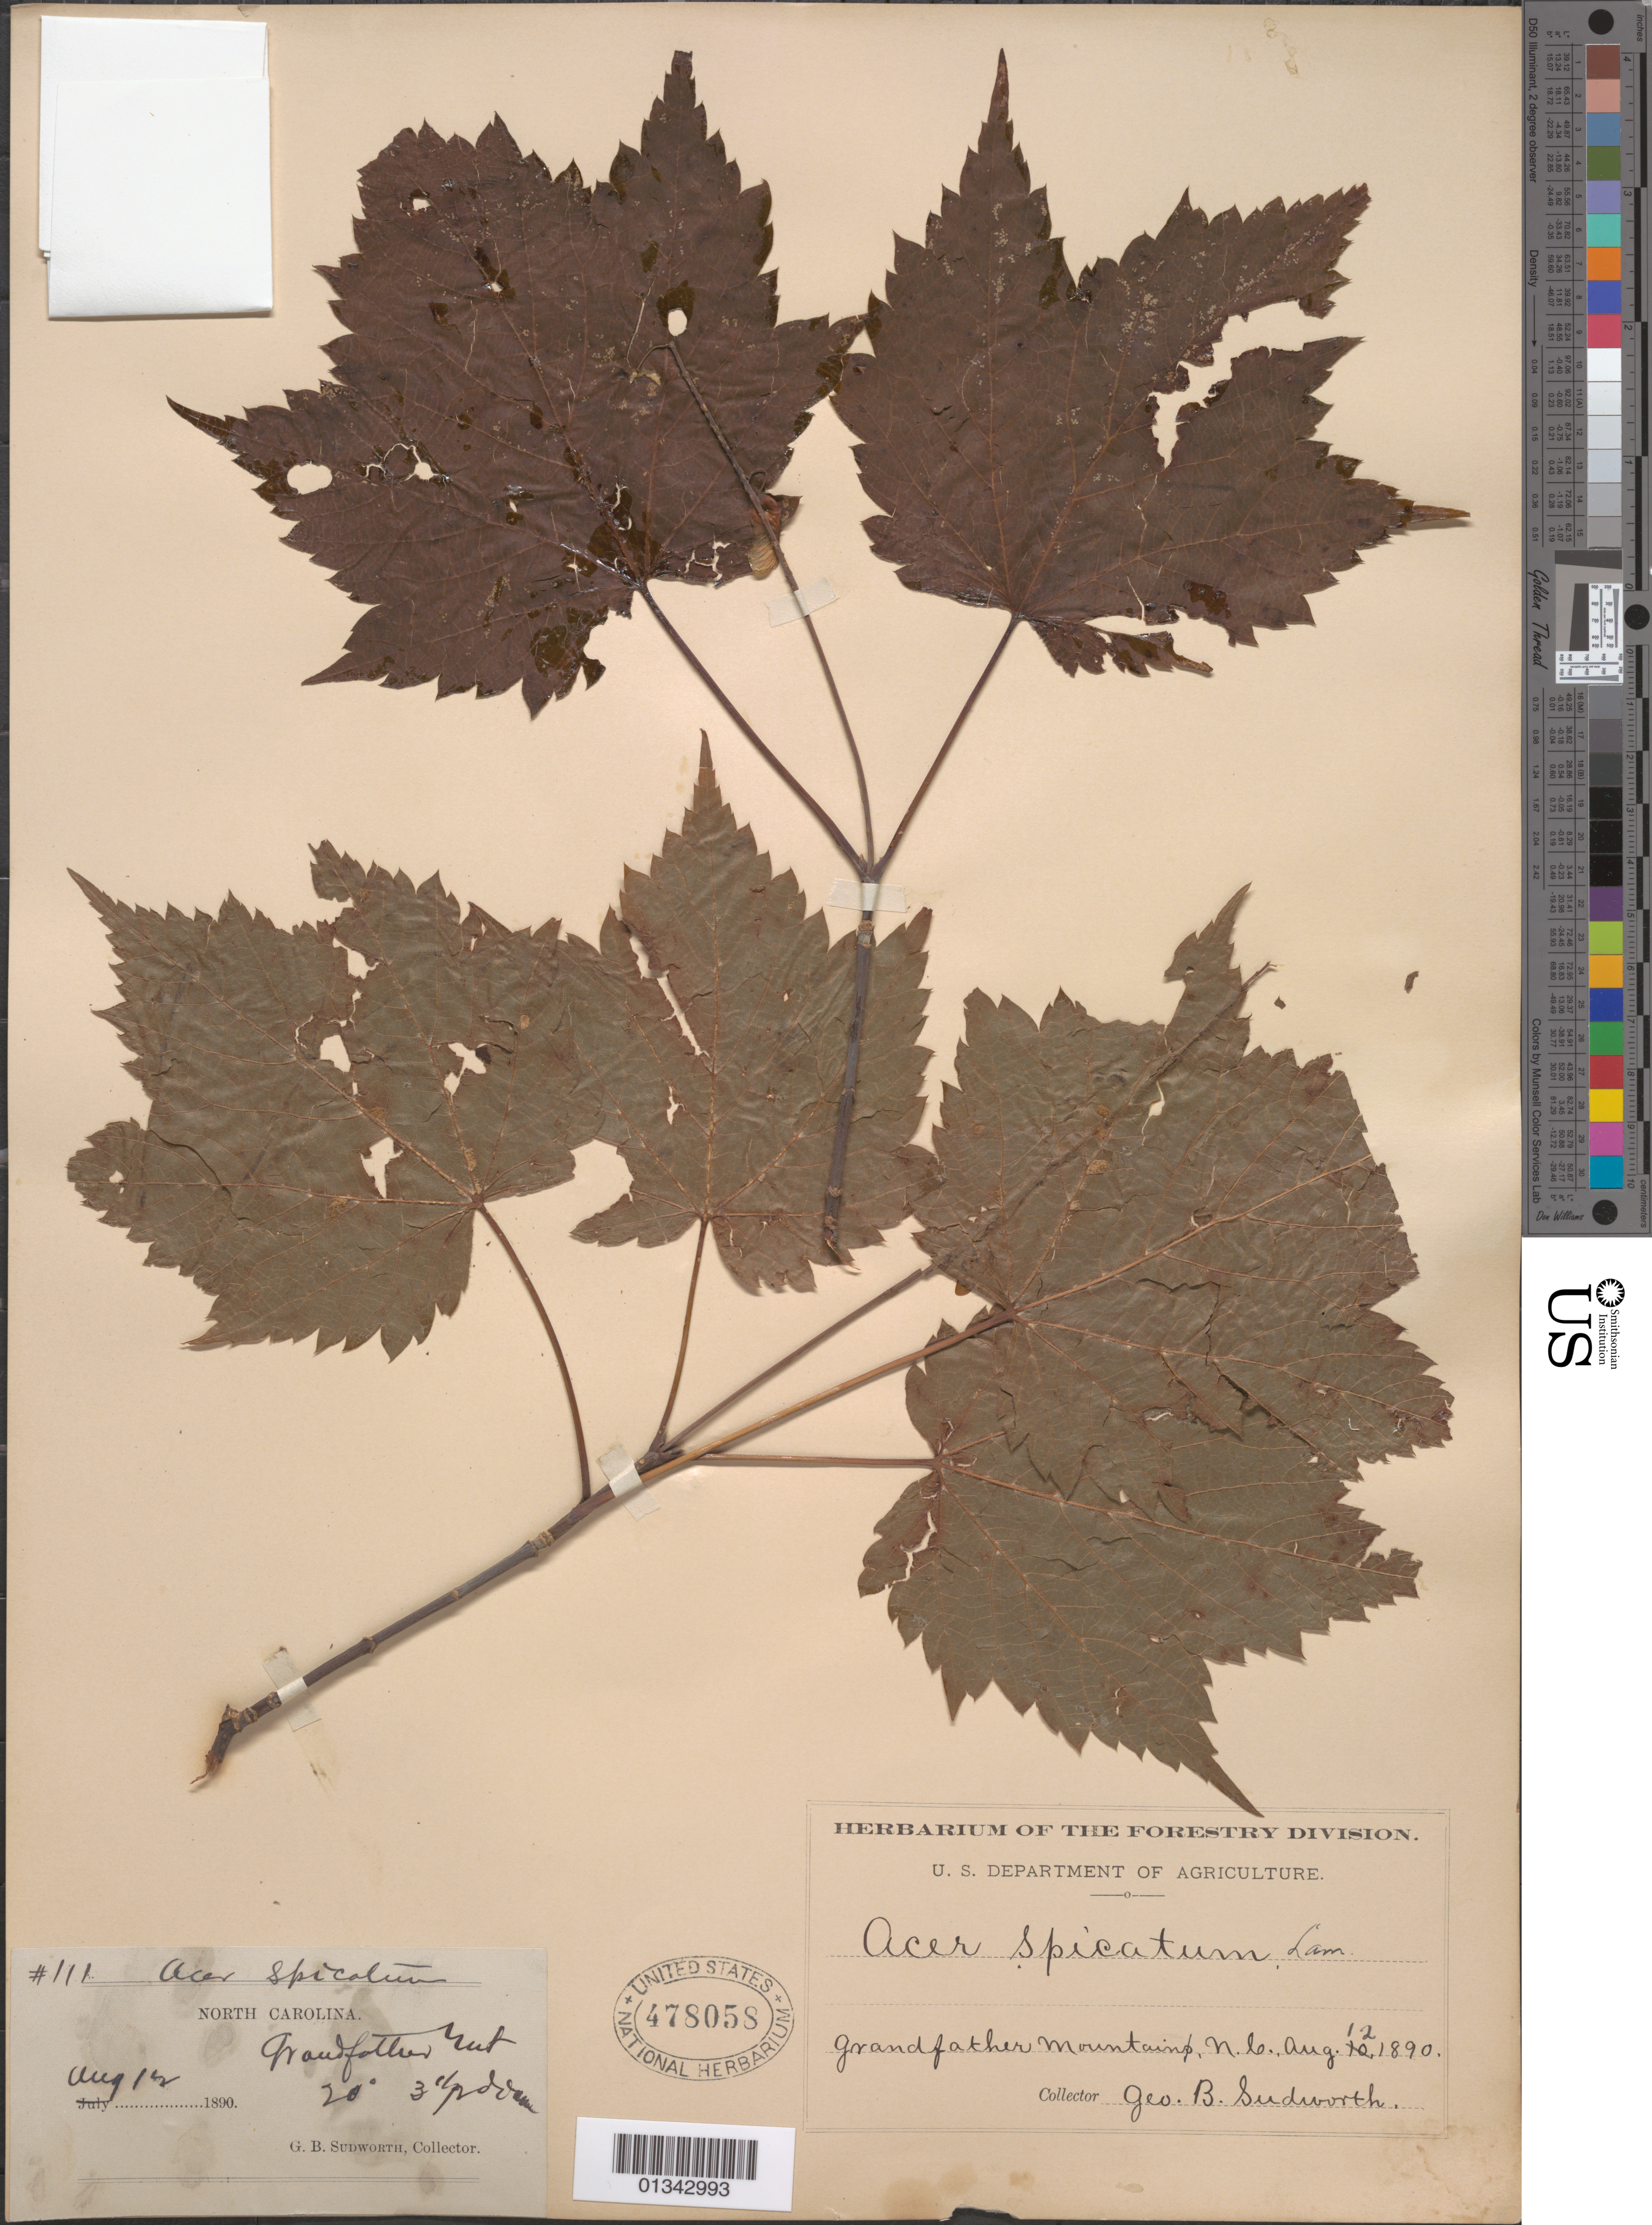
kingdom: Plantae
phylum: Tracheophyta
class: Magnoliopsida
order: Sapindales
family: Sapindaceae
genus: Acer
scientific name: Acer spicatum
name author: Lam.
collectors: G. B. Sudworth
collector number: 111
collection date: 1890-08-12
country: United States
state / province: North Carolina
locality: Grandfather Mountain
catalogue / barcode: US 478058